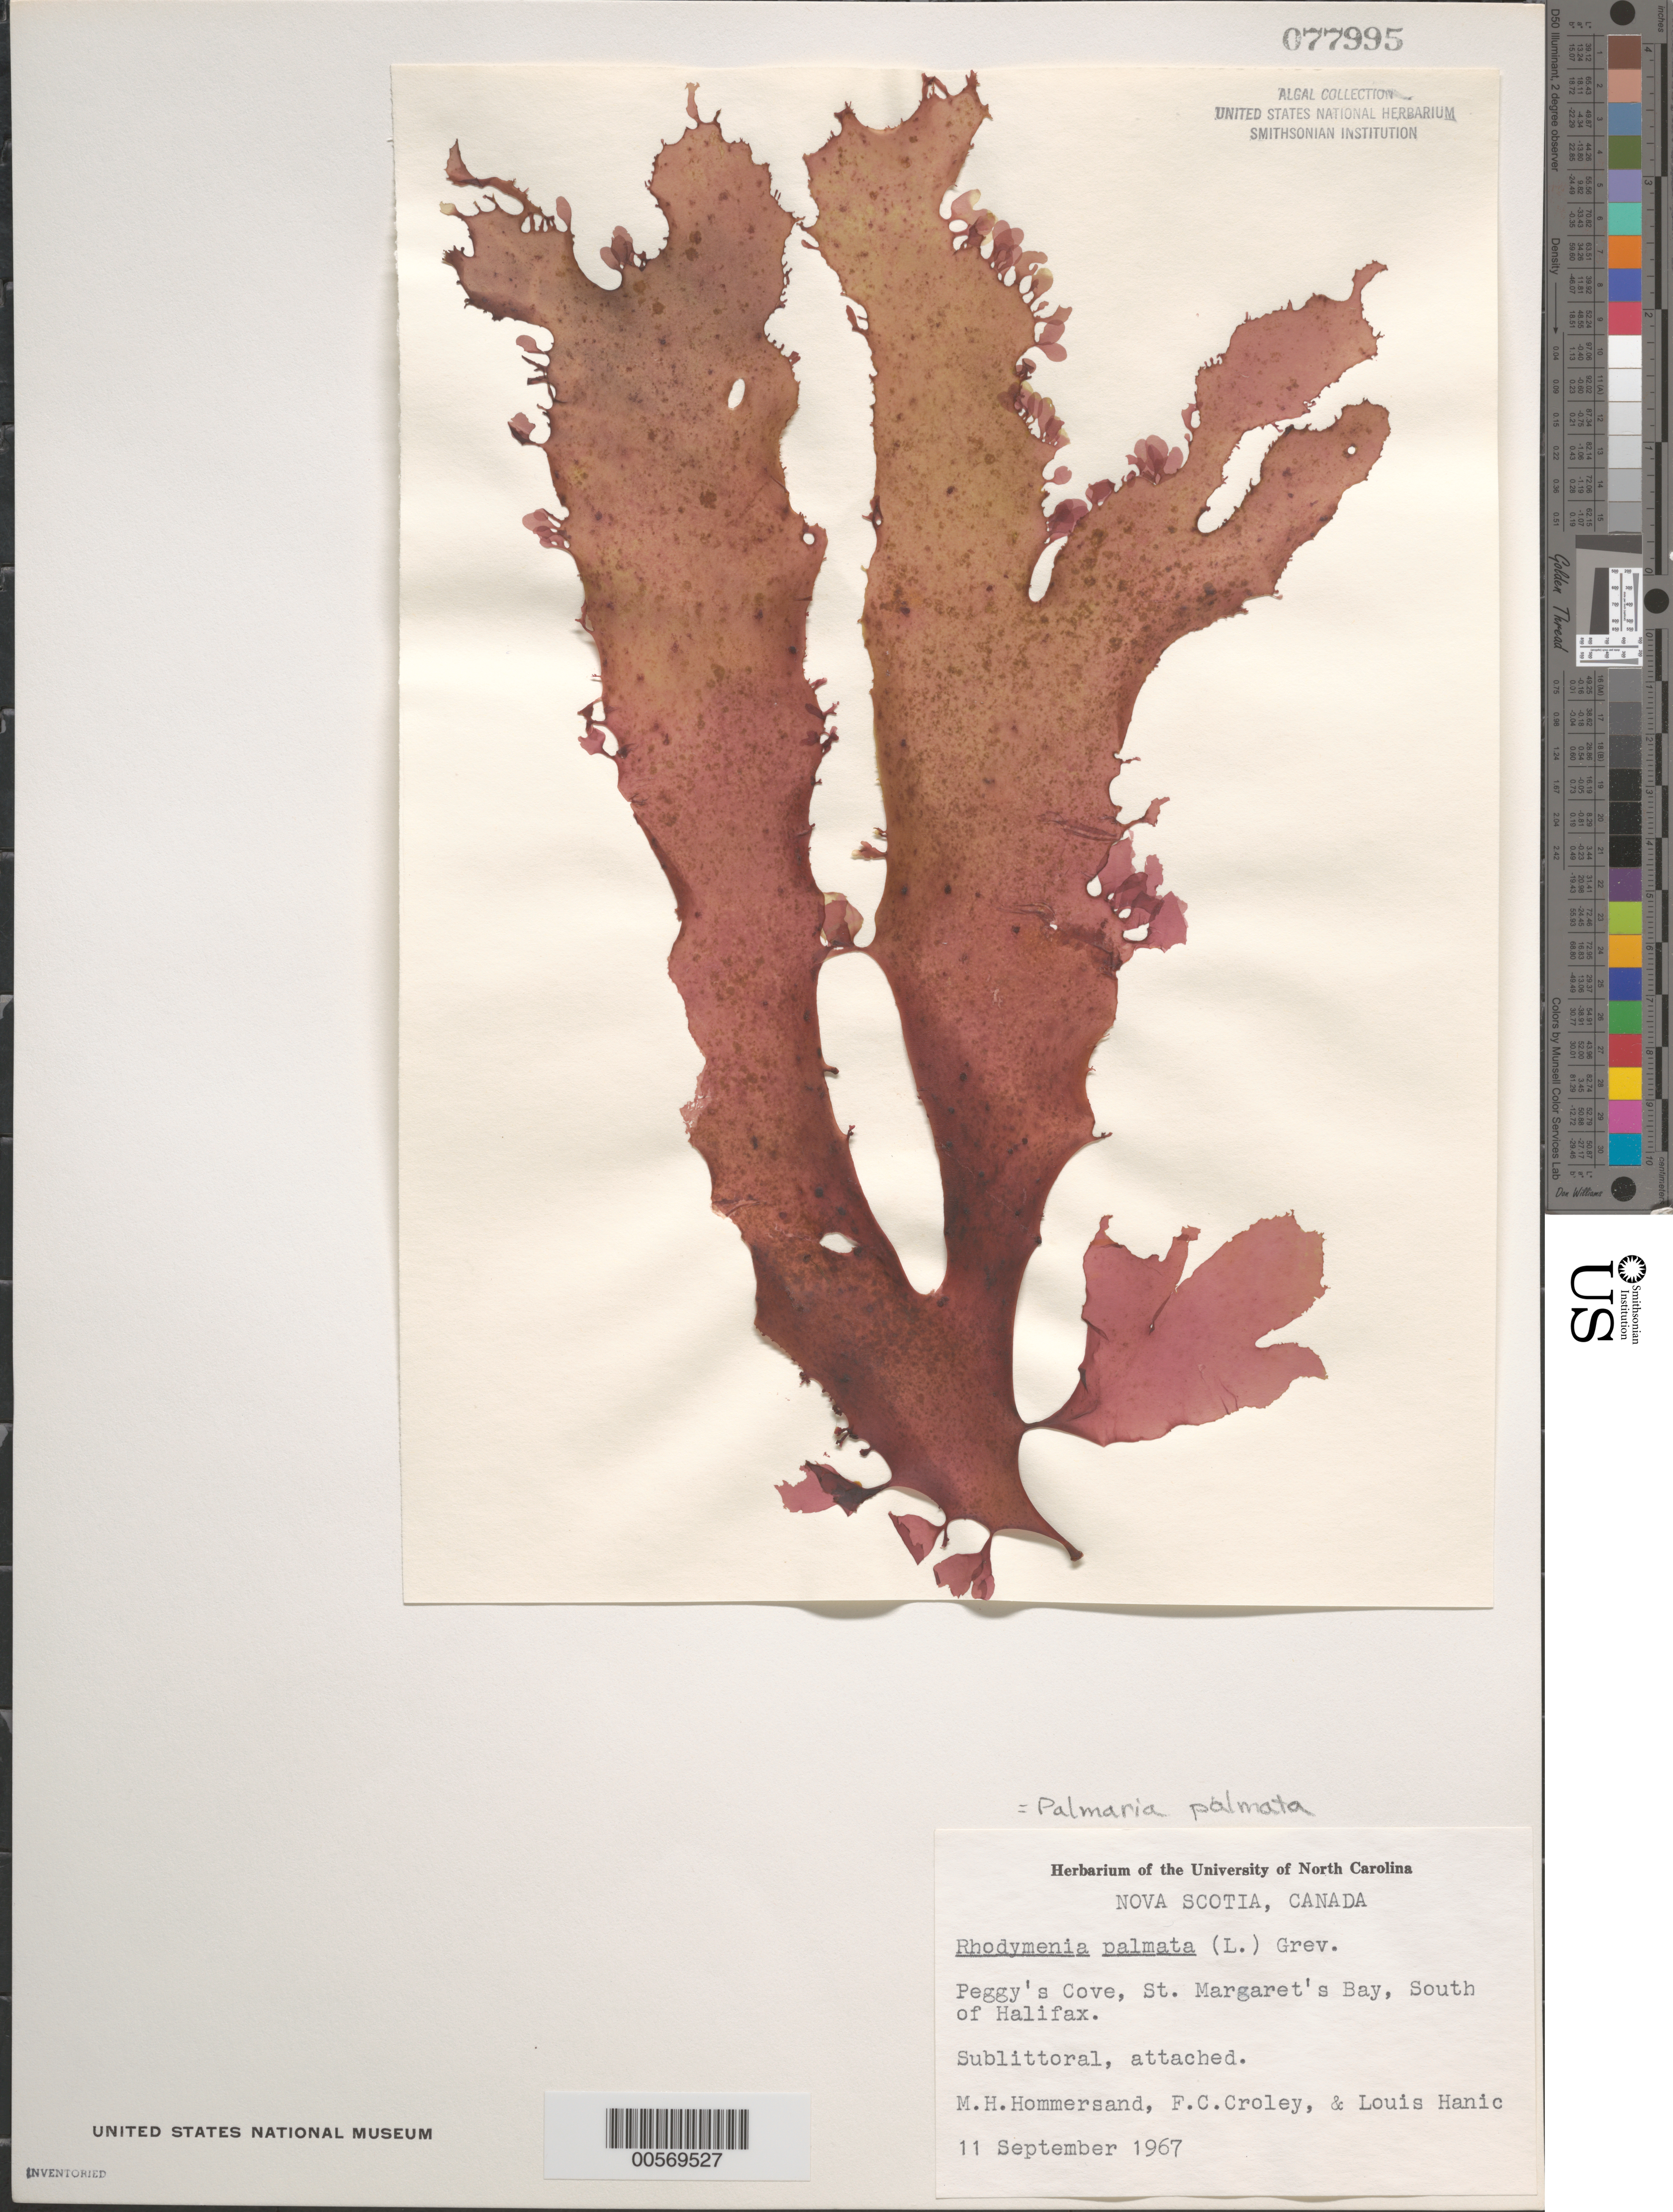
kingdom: Plantae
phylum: Rhodophyta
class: Florideophyceae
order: Palmariales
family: Palmariaceae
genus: Palmaria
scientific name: Palmaria palmata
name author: (L.) F. Weber & D. Mohr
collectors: M. H. Hommersand, F. C. Croley & L. Hanic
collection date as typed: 11 Sep 1967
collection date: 1967-09-11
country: Canada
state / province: Nova Scotia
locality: Peggy's Cove, St. Margaret's Bay, south of Halifax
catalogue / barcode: US 77995